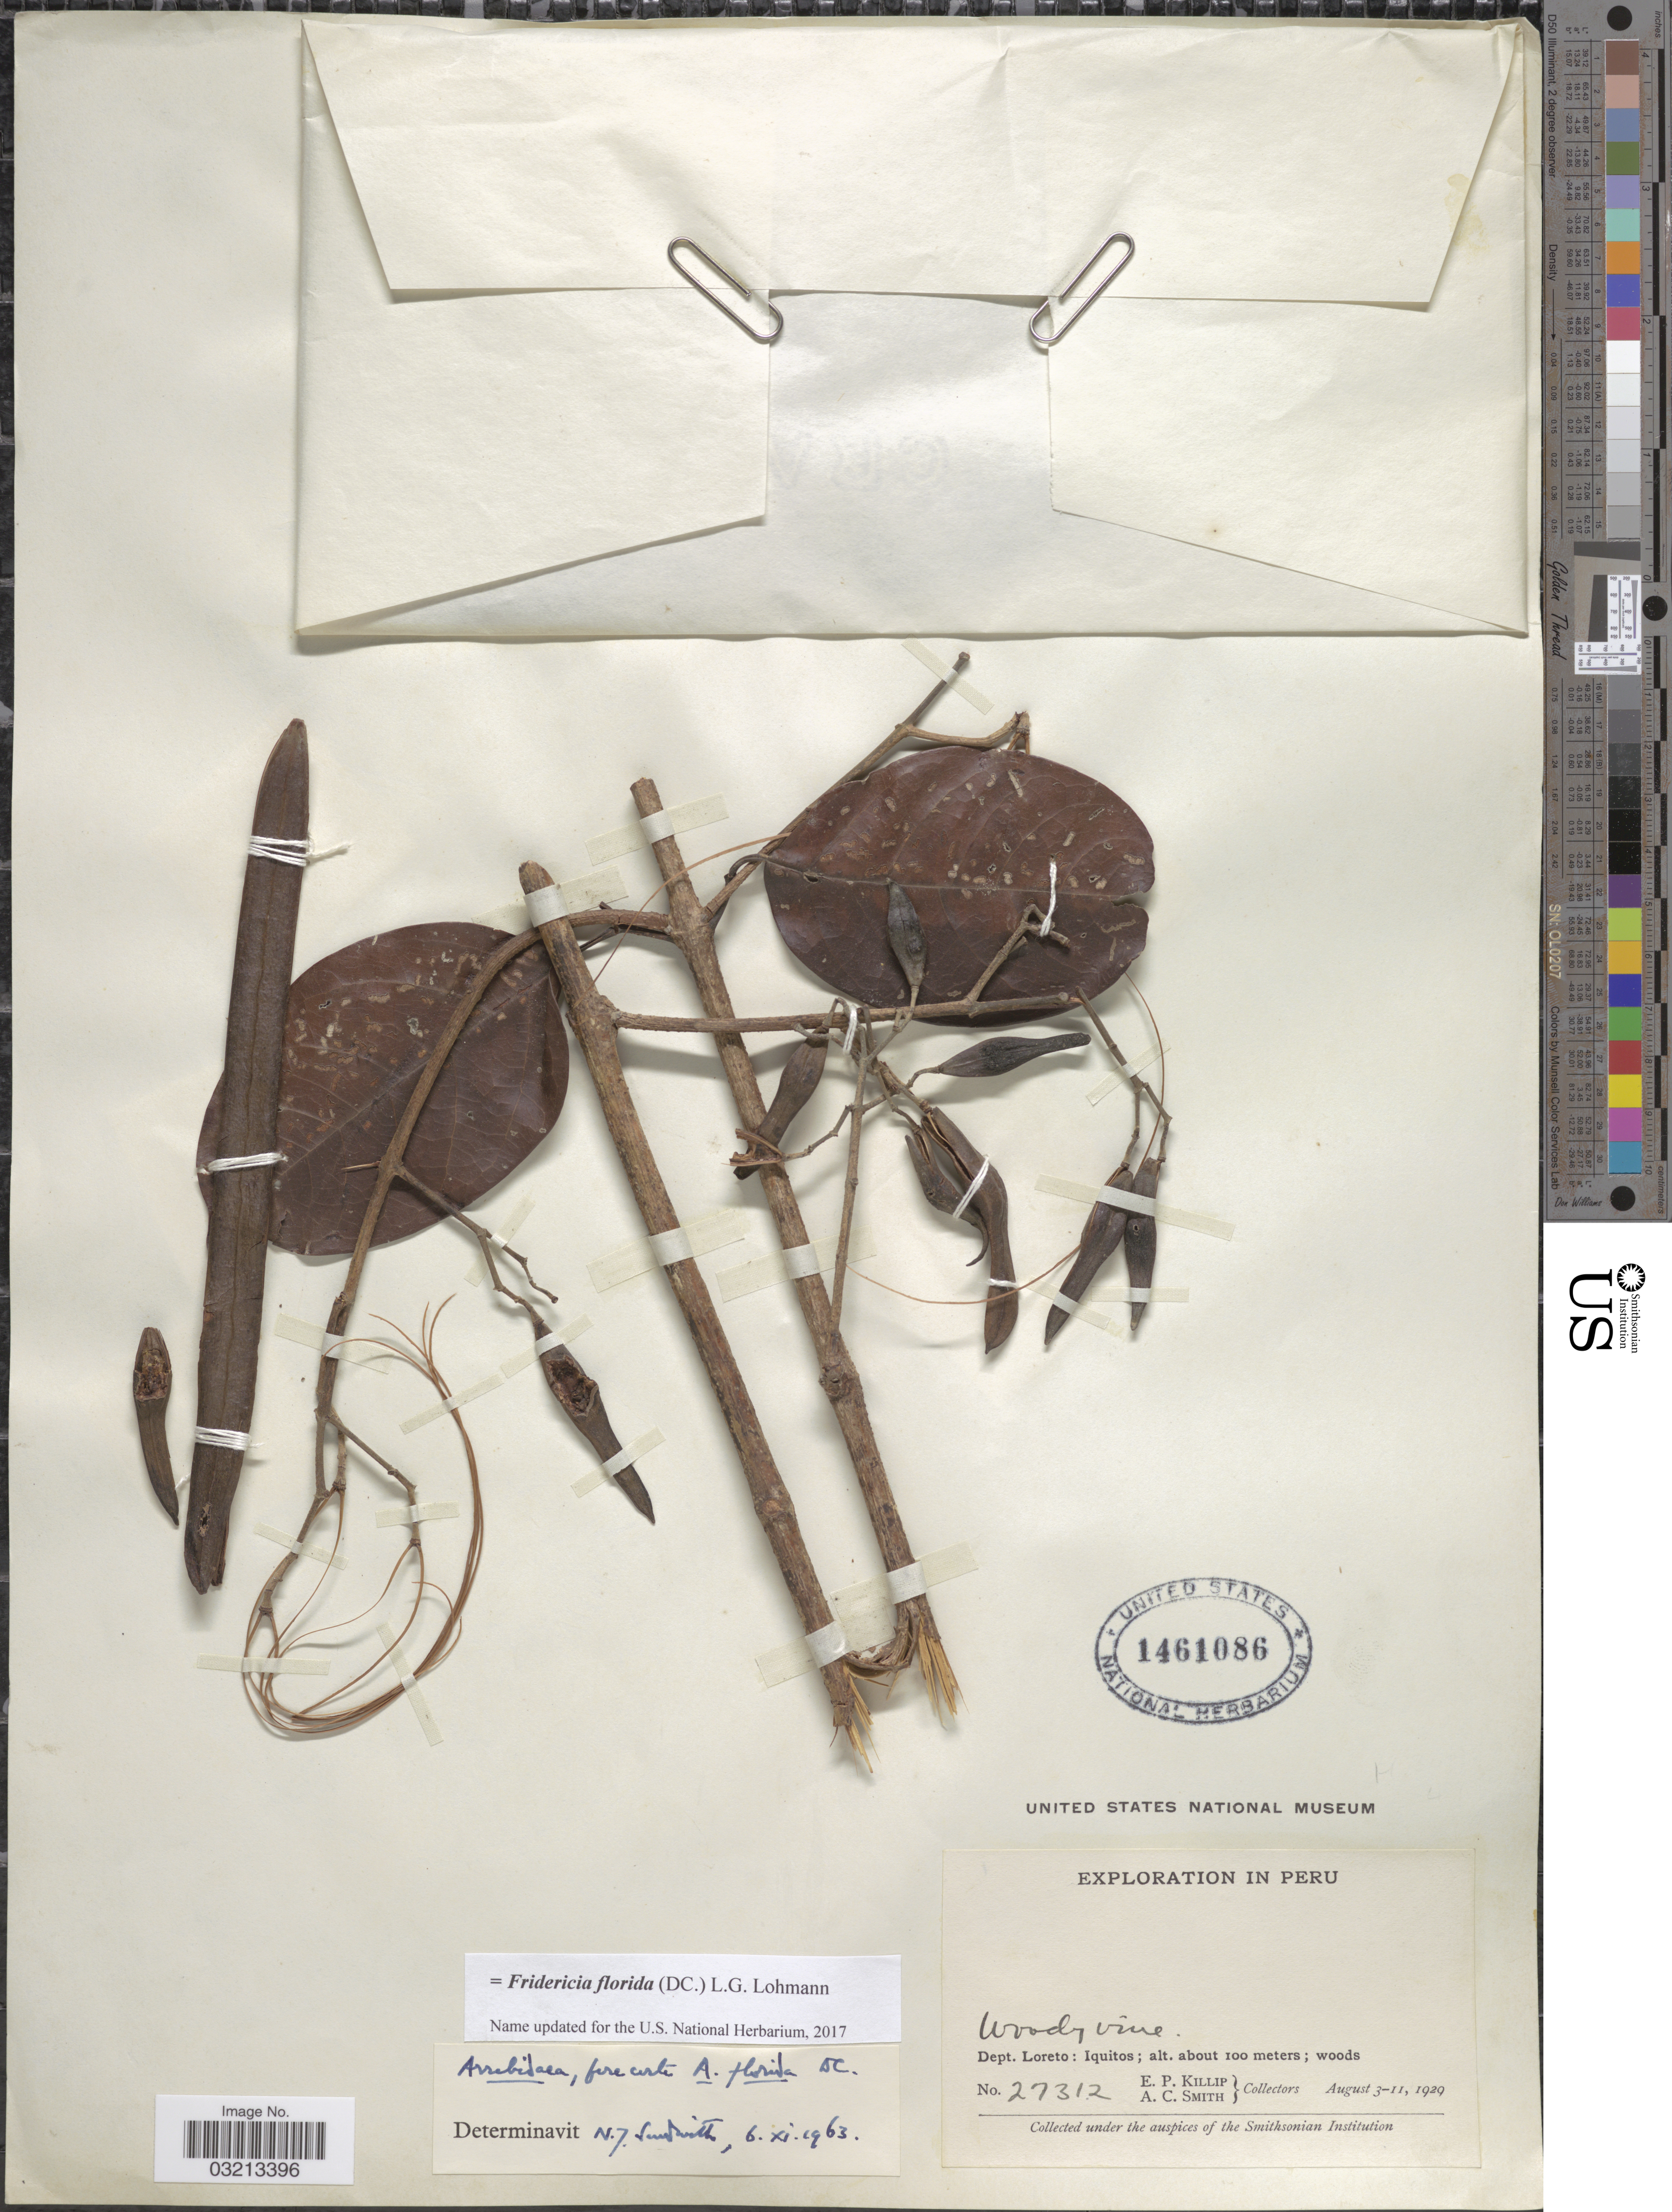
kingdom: Plantae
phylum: Tracheophyta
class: Magnoliopsida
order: Lamiales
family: Bignoniaceae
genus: Fridericia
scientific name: Fridericia florida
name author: (DC.) L.G. Lohmann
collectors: E. P. Killip & A. C. Smith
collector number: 27312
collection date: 1929-08-03/1929-08-11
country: Peru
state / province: Loreto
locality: Dept. Loreto: Iquitos.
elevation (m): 100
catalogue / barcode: US 1461086